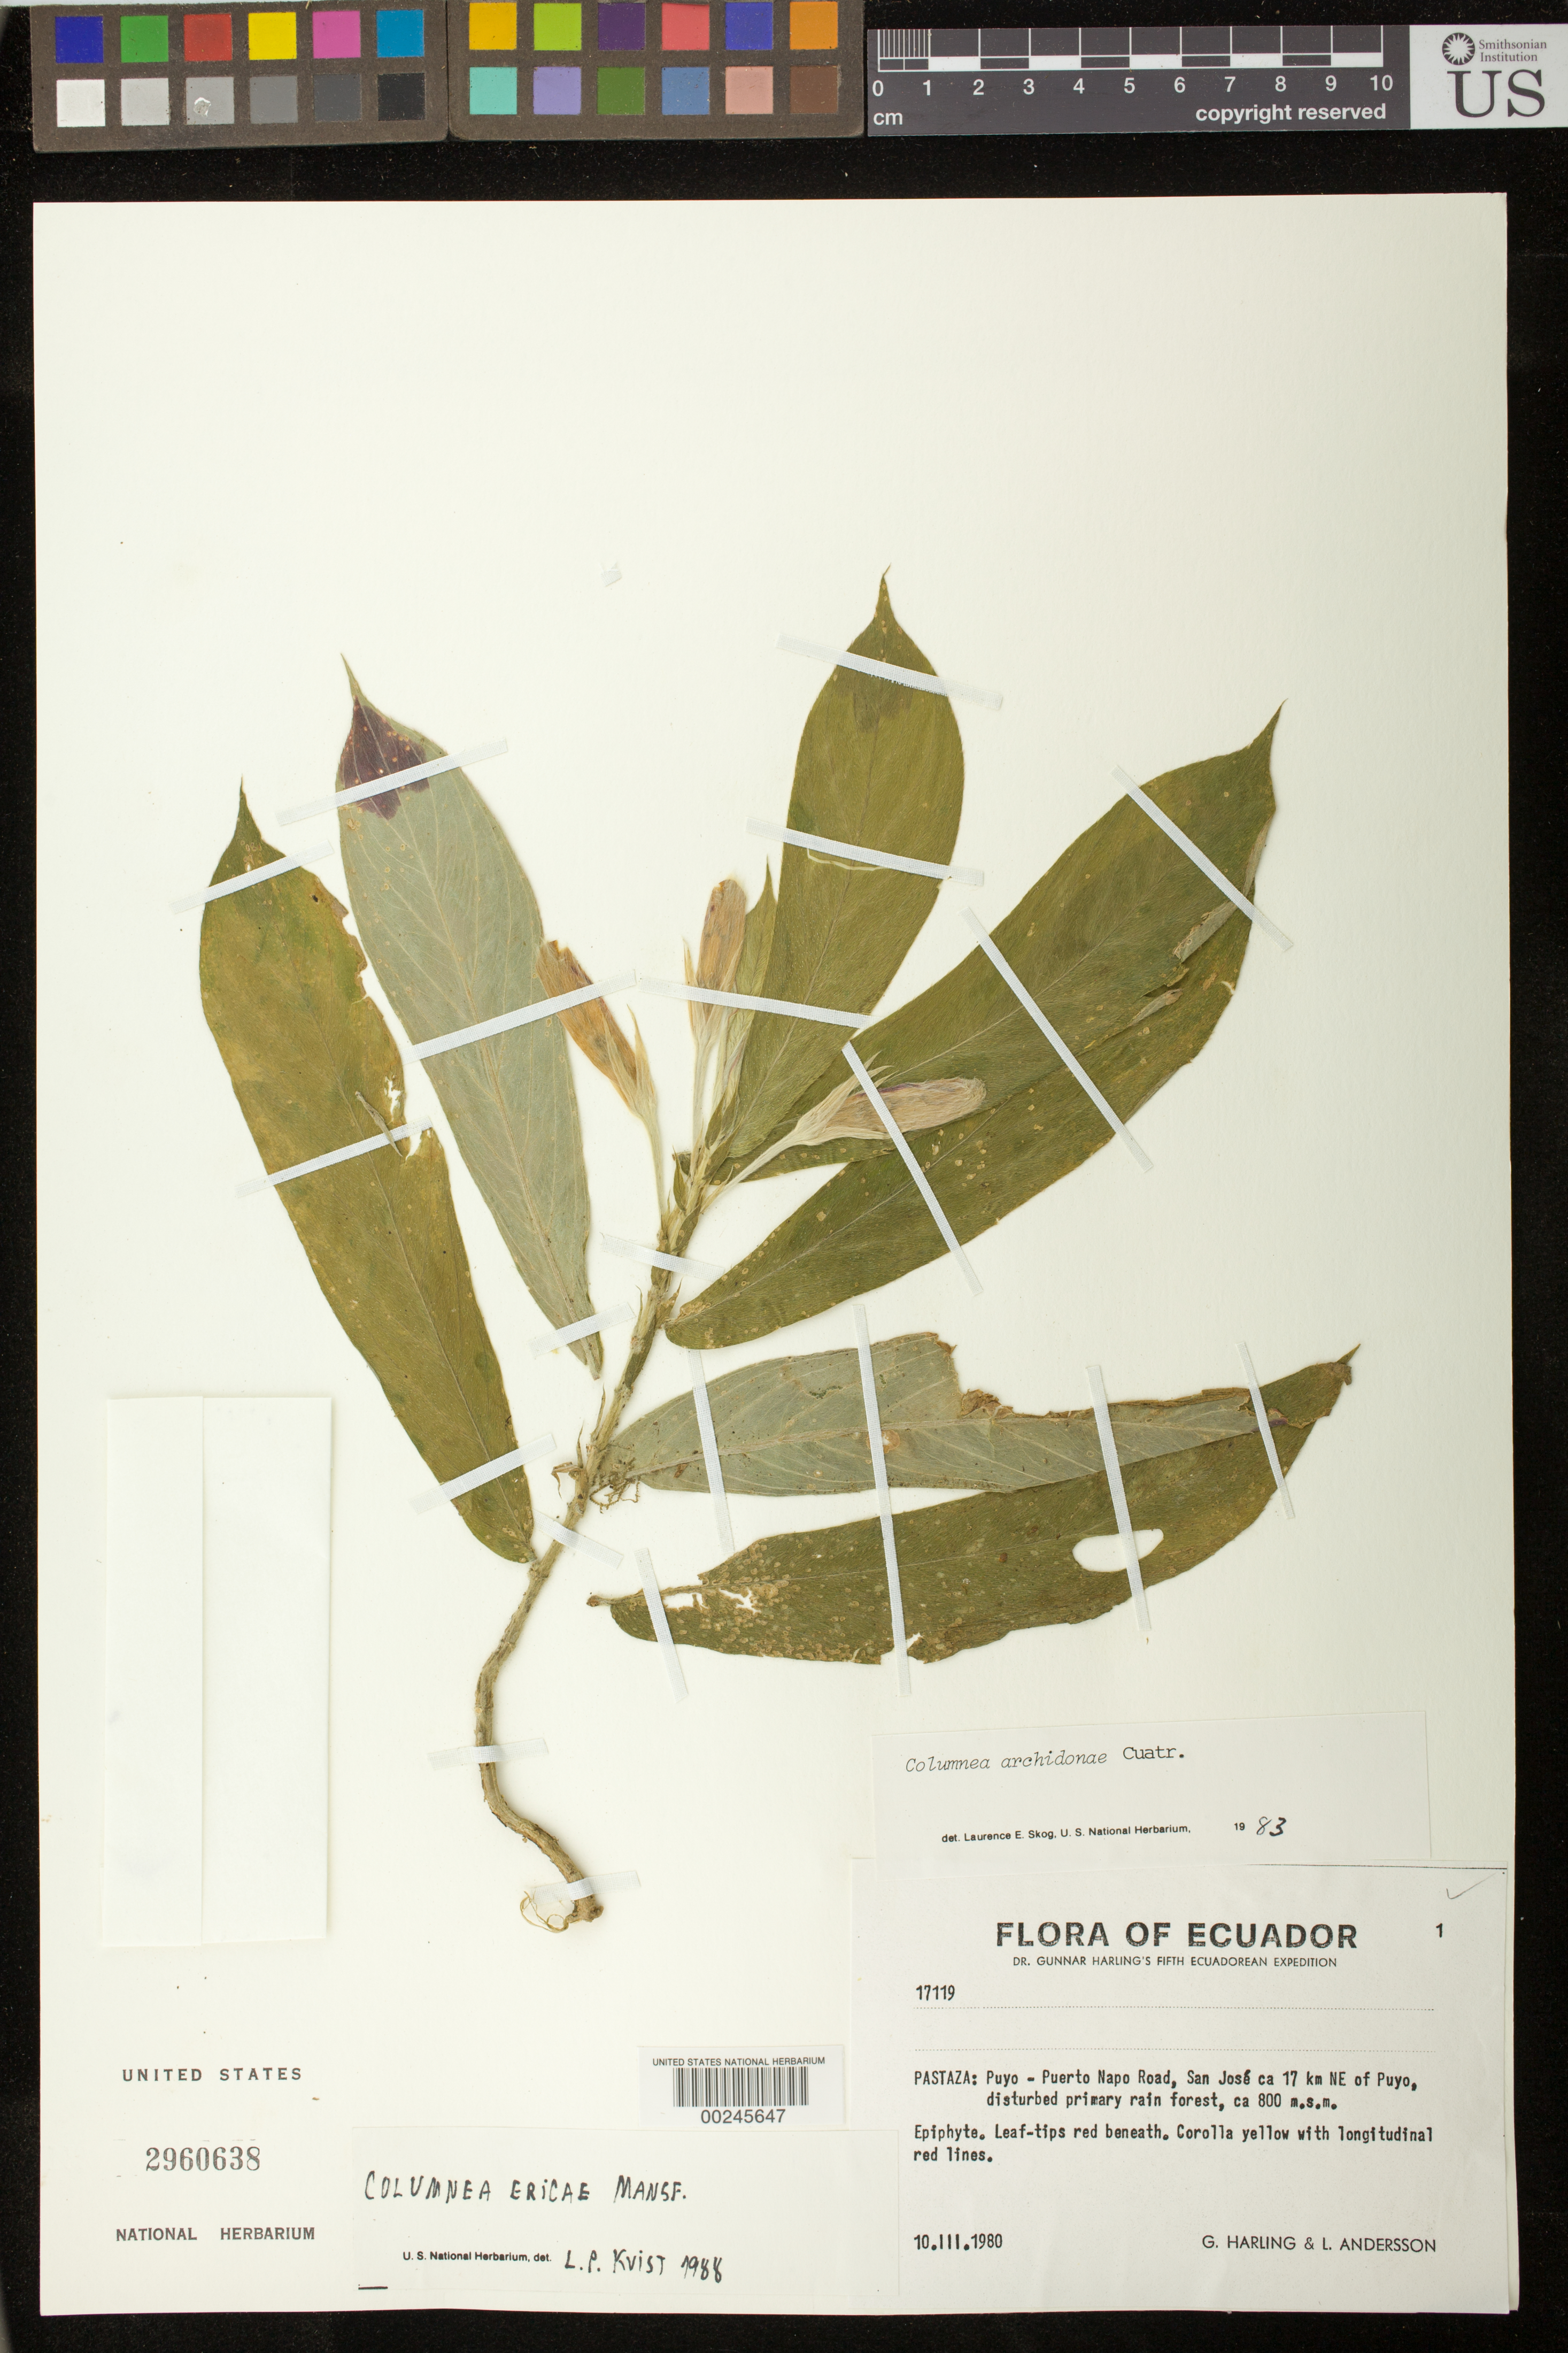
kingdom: Plantae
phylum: Tracheophyta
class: Magnoliopsida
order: Lamiales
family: Gesneriaceae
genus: Columnea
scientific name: Columnea ericae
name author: Mansf.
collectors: G. Harling & L. Andersson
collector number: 17119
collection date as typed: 10 Mar 1980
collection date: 1980-03-10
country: Ecuador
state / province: Pastaza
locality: Puyo - Puerto Napo road, San Jose ca 17 km NE of Puyo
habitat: Disturbed primary rain forest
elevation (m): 800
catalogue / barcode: US 2960638